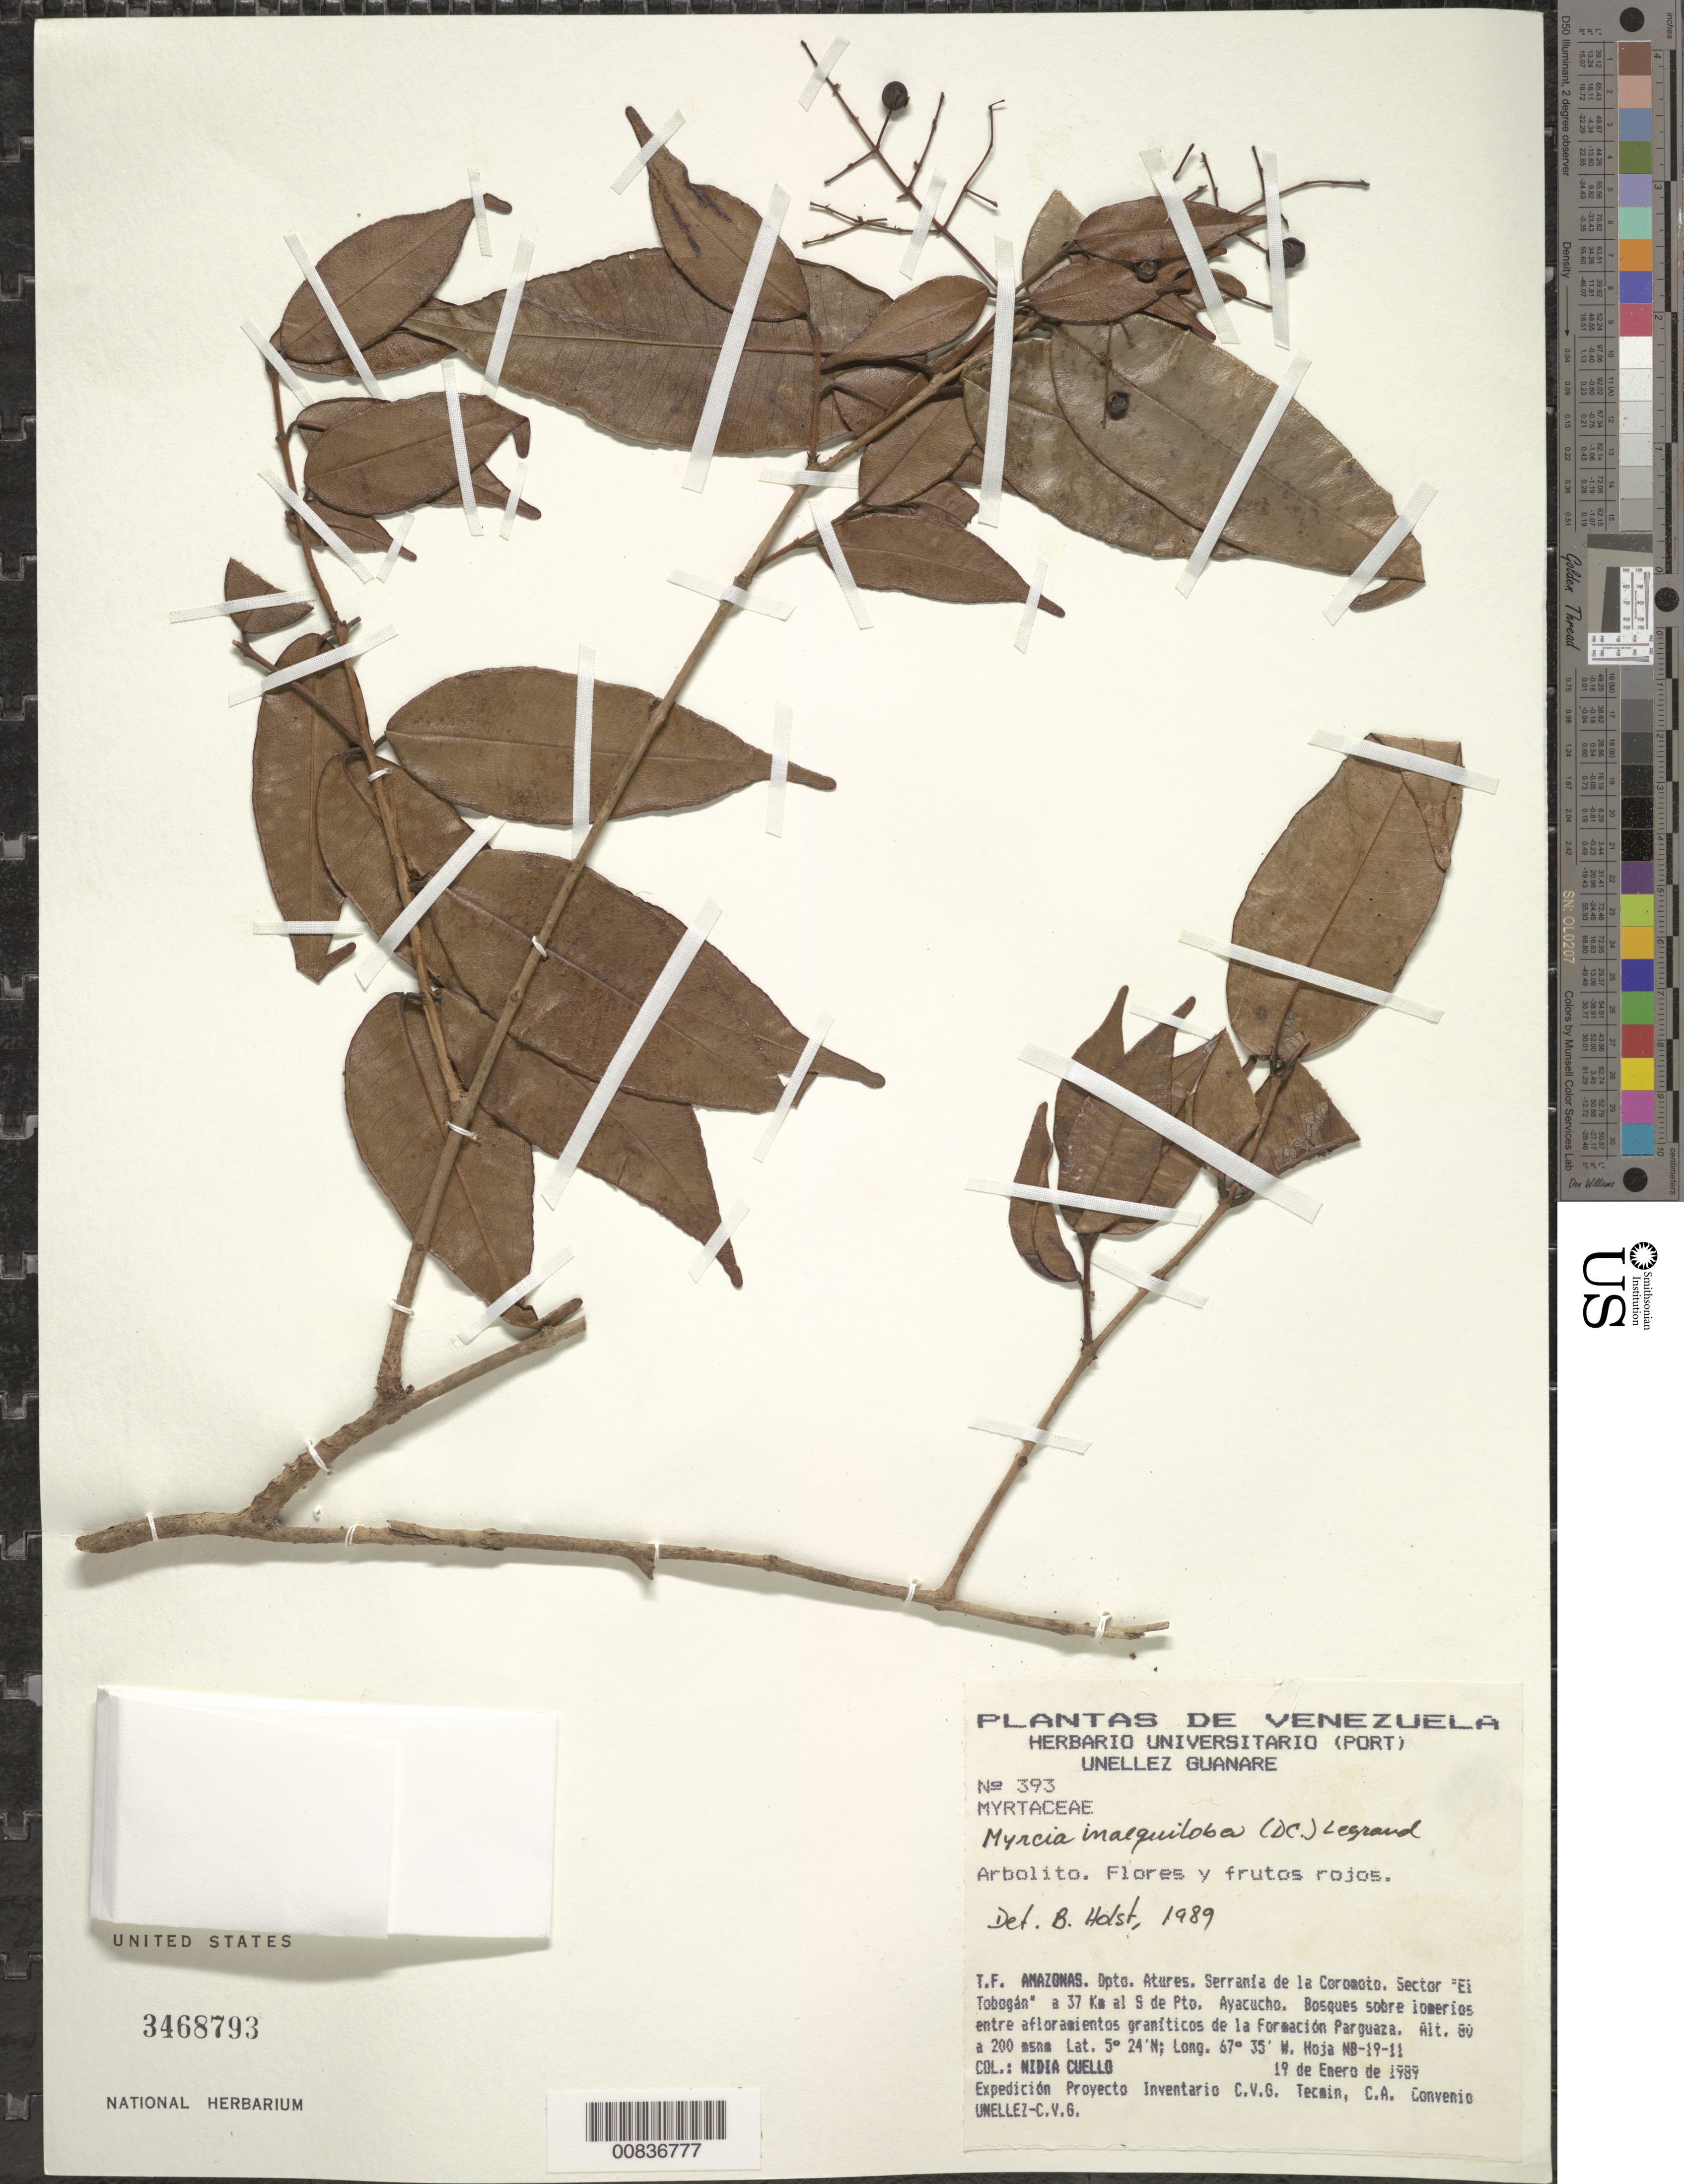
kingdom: Plantae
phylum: Tracheophyta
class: Magnoliopsida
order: Myrtales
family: Myrtaceae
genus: Myrcia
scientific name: Myrcia inaequiloba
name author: (DC.) D. Legrand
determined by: Holst, Bruce K.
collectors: N. L. Cuello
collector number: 393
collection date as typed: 19-Jan-89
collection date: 1989-01-19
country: Venezuela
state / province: Amazonas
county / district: Atures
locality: Serranía Coromoto, sector El Tobogan, 37 km S Pto. Ayacucho; la formacion Parguaza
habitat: Bosques sobre lomerios entre afloraientos graniticos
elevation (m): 80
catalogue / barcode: US 3468793